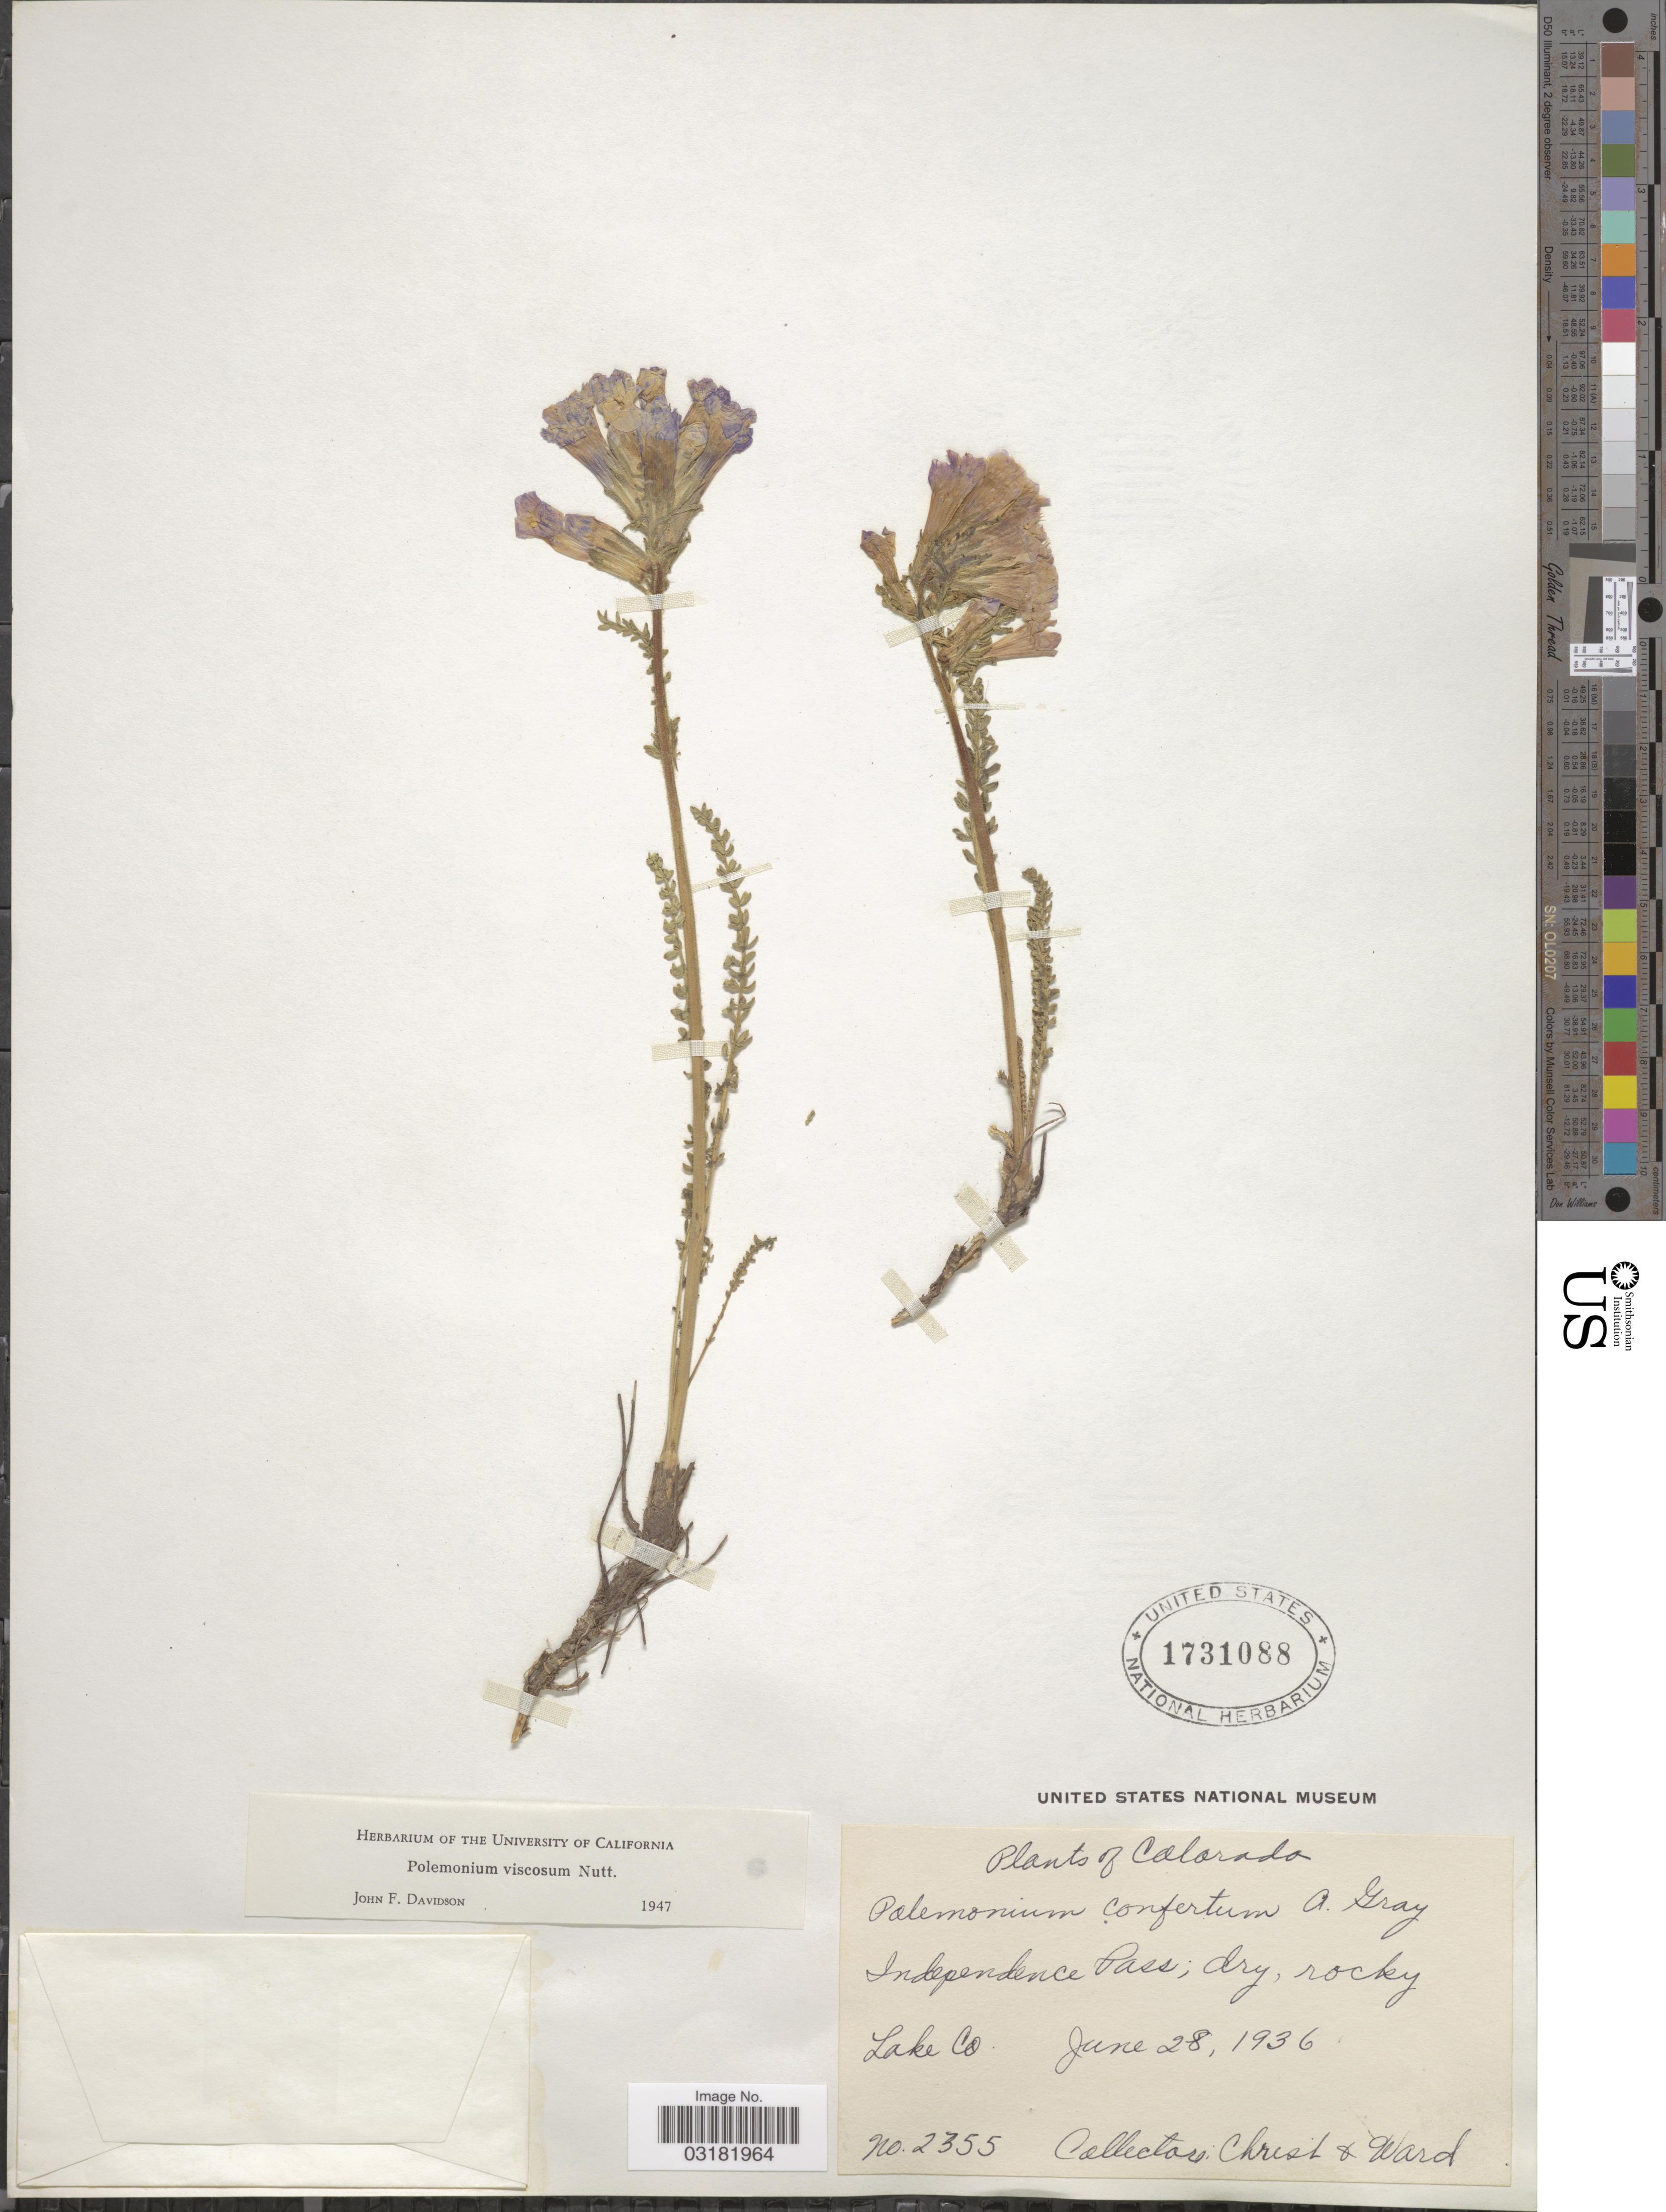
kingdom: Plantae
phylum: Tracheophyta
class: Magnoliopsida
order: Ericales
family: Polemoniaceae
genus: Polemonium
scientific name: Polemonium viscosum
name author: Nutt.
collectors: Christ & -- Ward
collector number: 2355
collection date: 1936-06-28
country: United States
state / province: Colorado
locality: Independence Pass, Lake Co.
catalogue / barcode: US 1731088